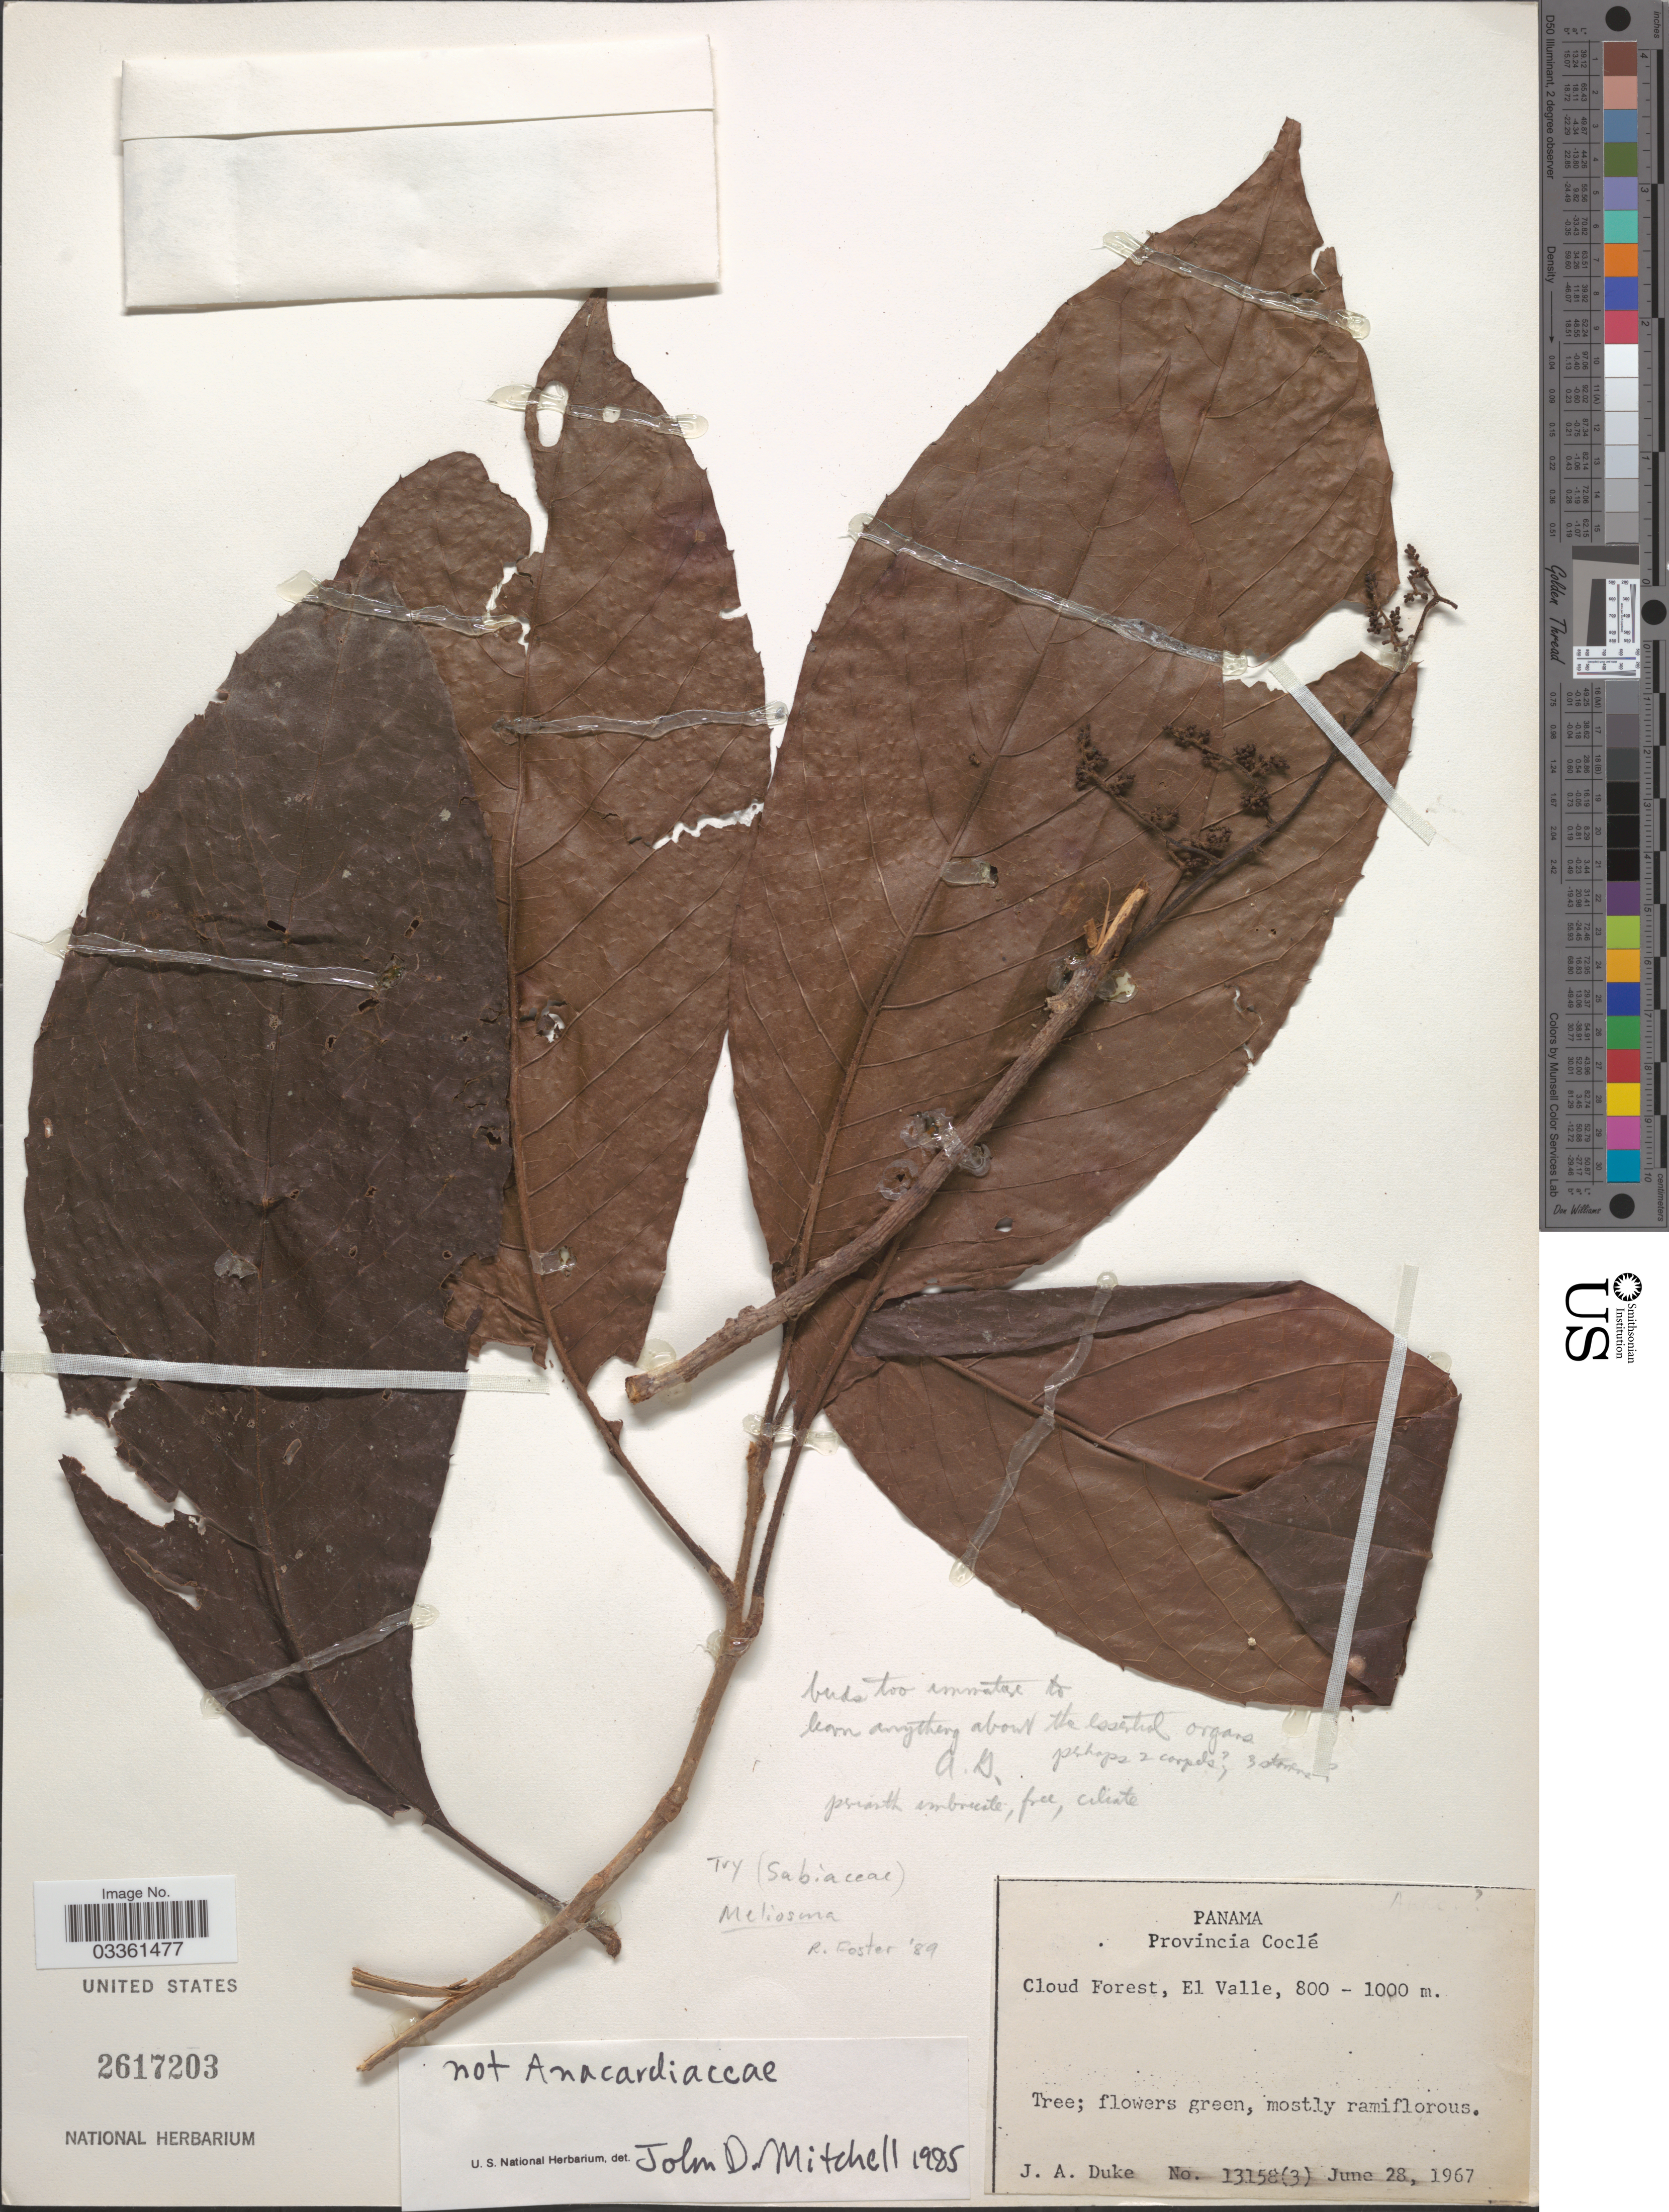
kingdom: Plantae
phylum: Tracheophyta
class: Magnoliopsida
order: Proteales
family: Sabiaceae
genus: Meliosma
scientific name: Meliosma sp.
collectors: J. A. Duke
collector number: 13158 (3)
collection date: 1967-06-28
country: Panama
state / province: Coclé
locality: Cloud Forest, El Valle.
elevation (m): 800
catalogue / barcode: US 2617203